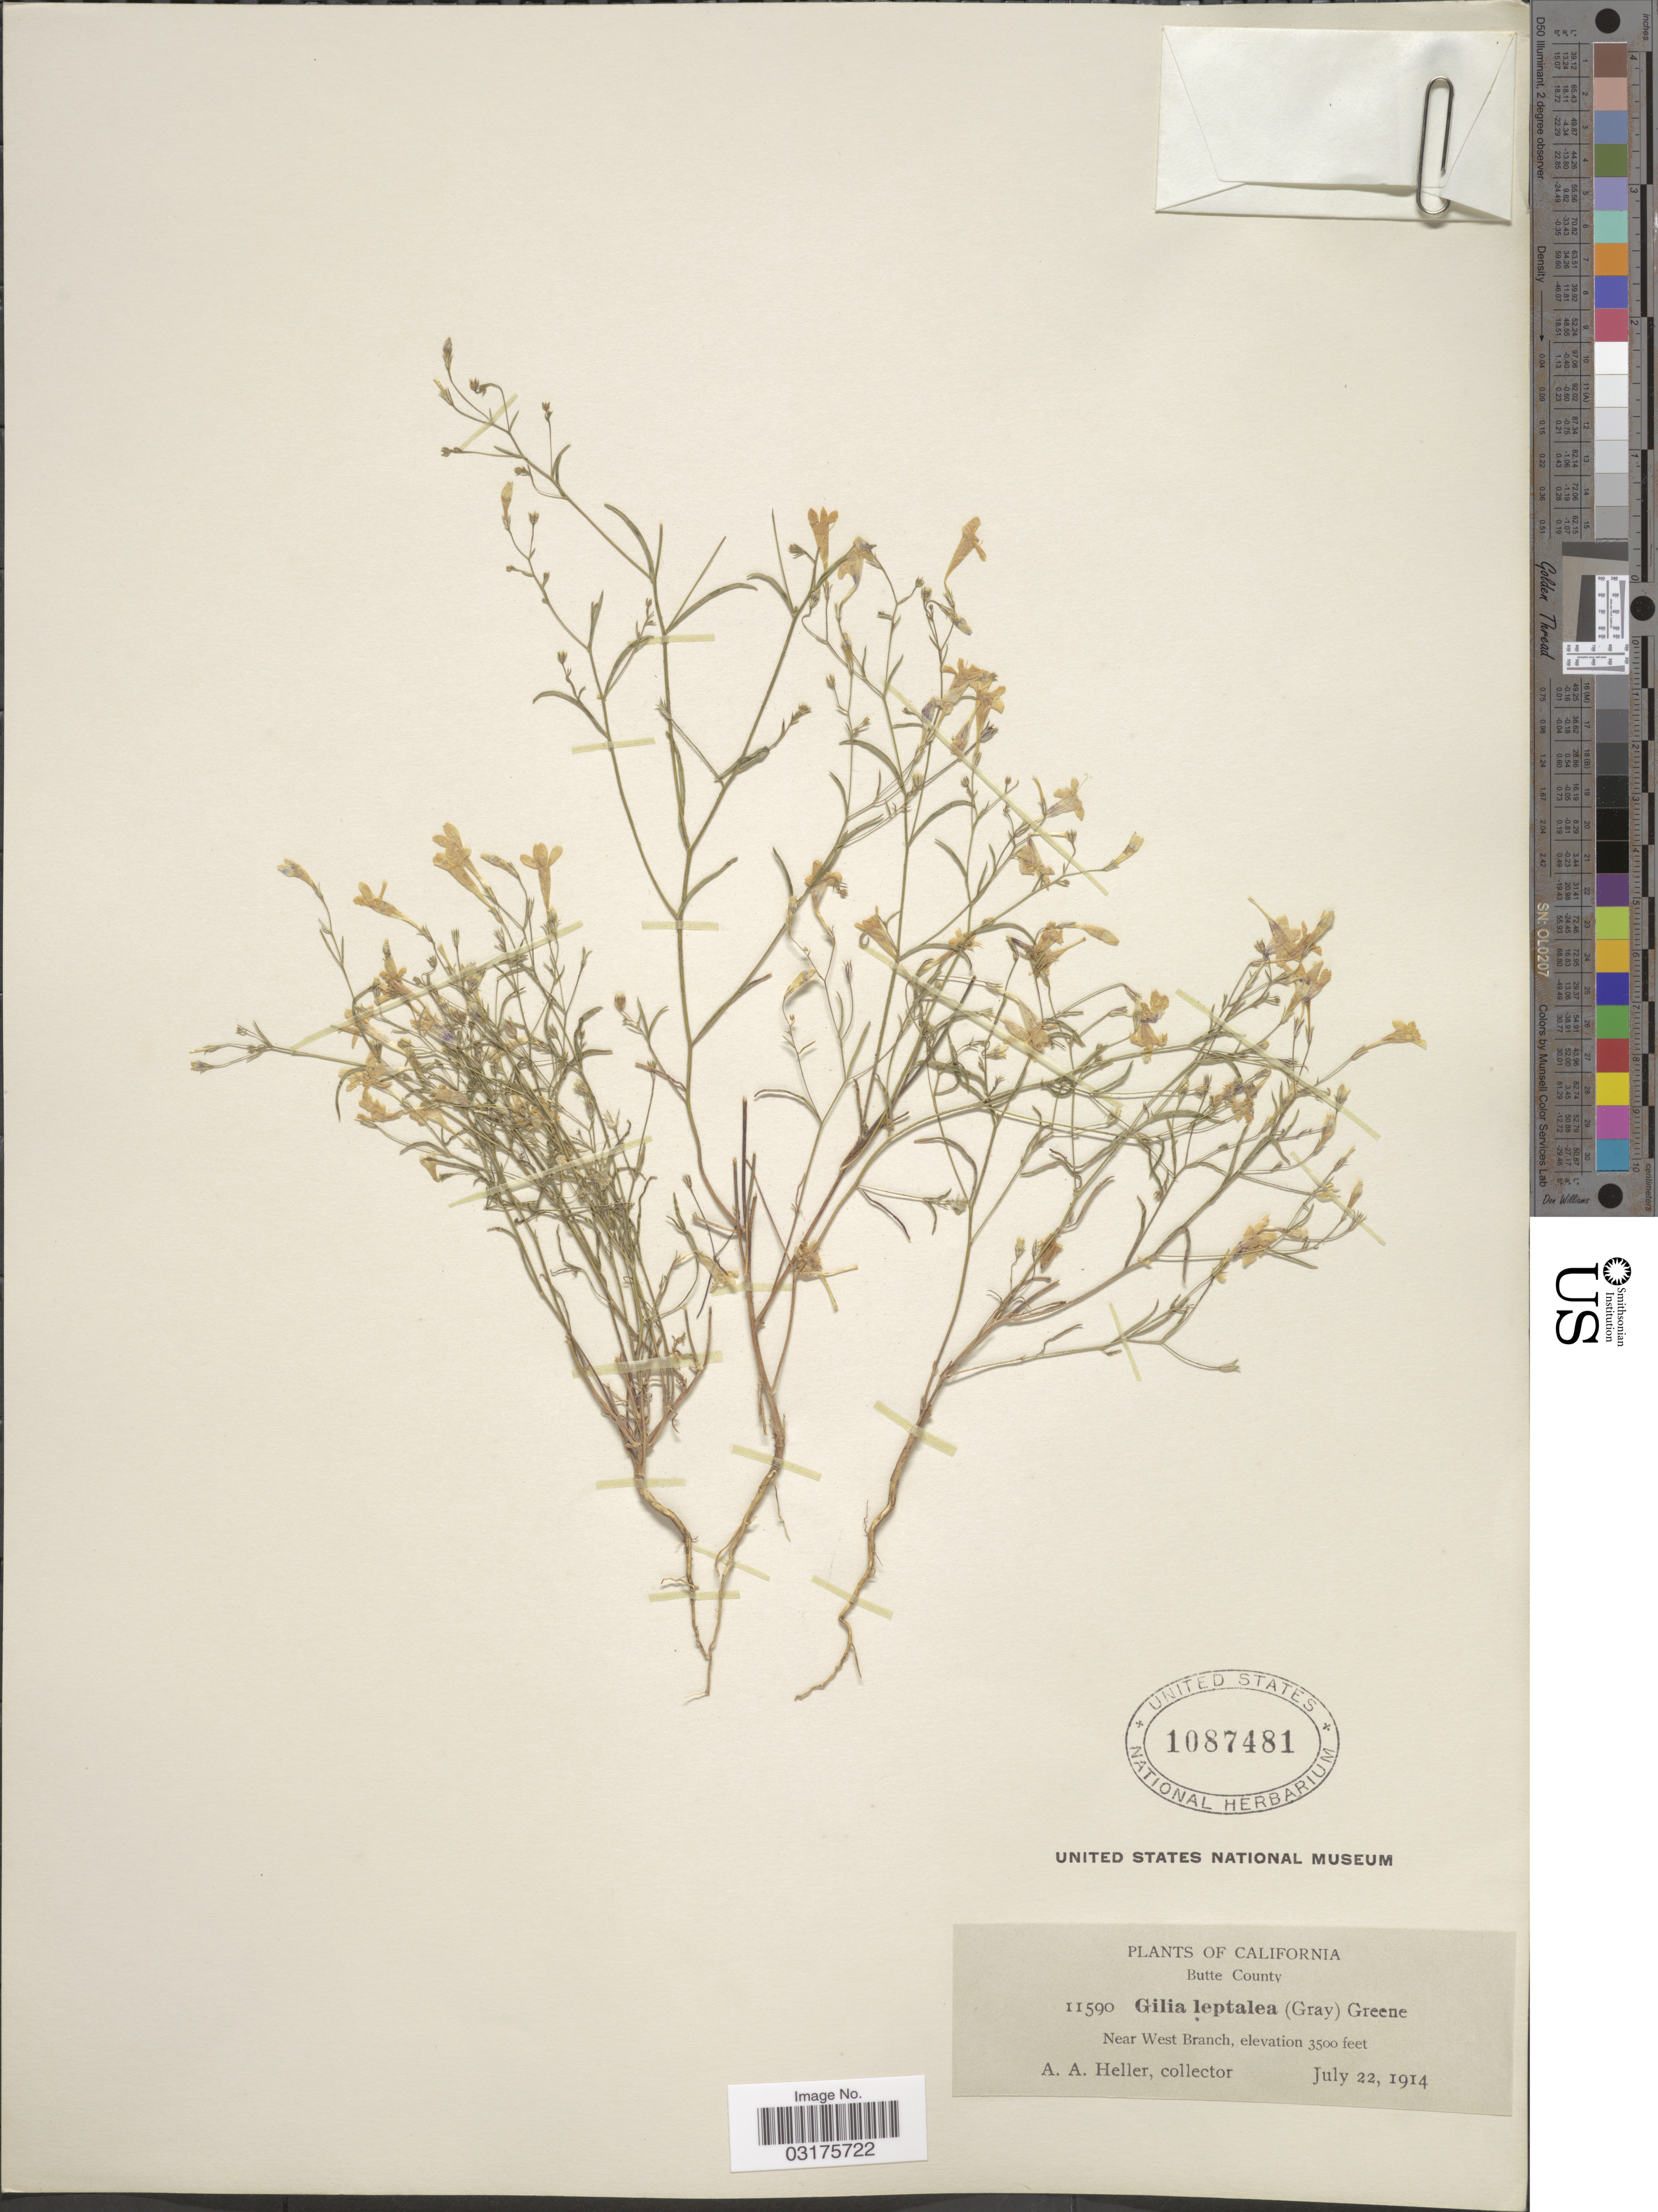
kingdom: Plantae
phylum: Tracheophyta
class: Magnoliopsida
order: Ericales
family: Polemoniaceae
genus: Navarretia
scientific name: Navarretia leptalea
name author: (A. Gray) L.A. Johnson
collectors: A. A. Heller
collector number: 11590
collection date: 1914-07-22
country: United States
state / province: California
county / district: Butte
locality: Butte County. Near West Branch.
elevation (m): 1067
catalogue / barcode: US 1087481